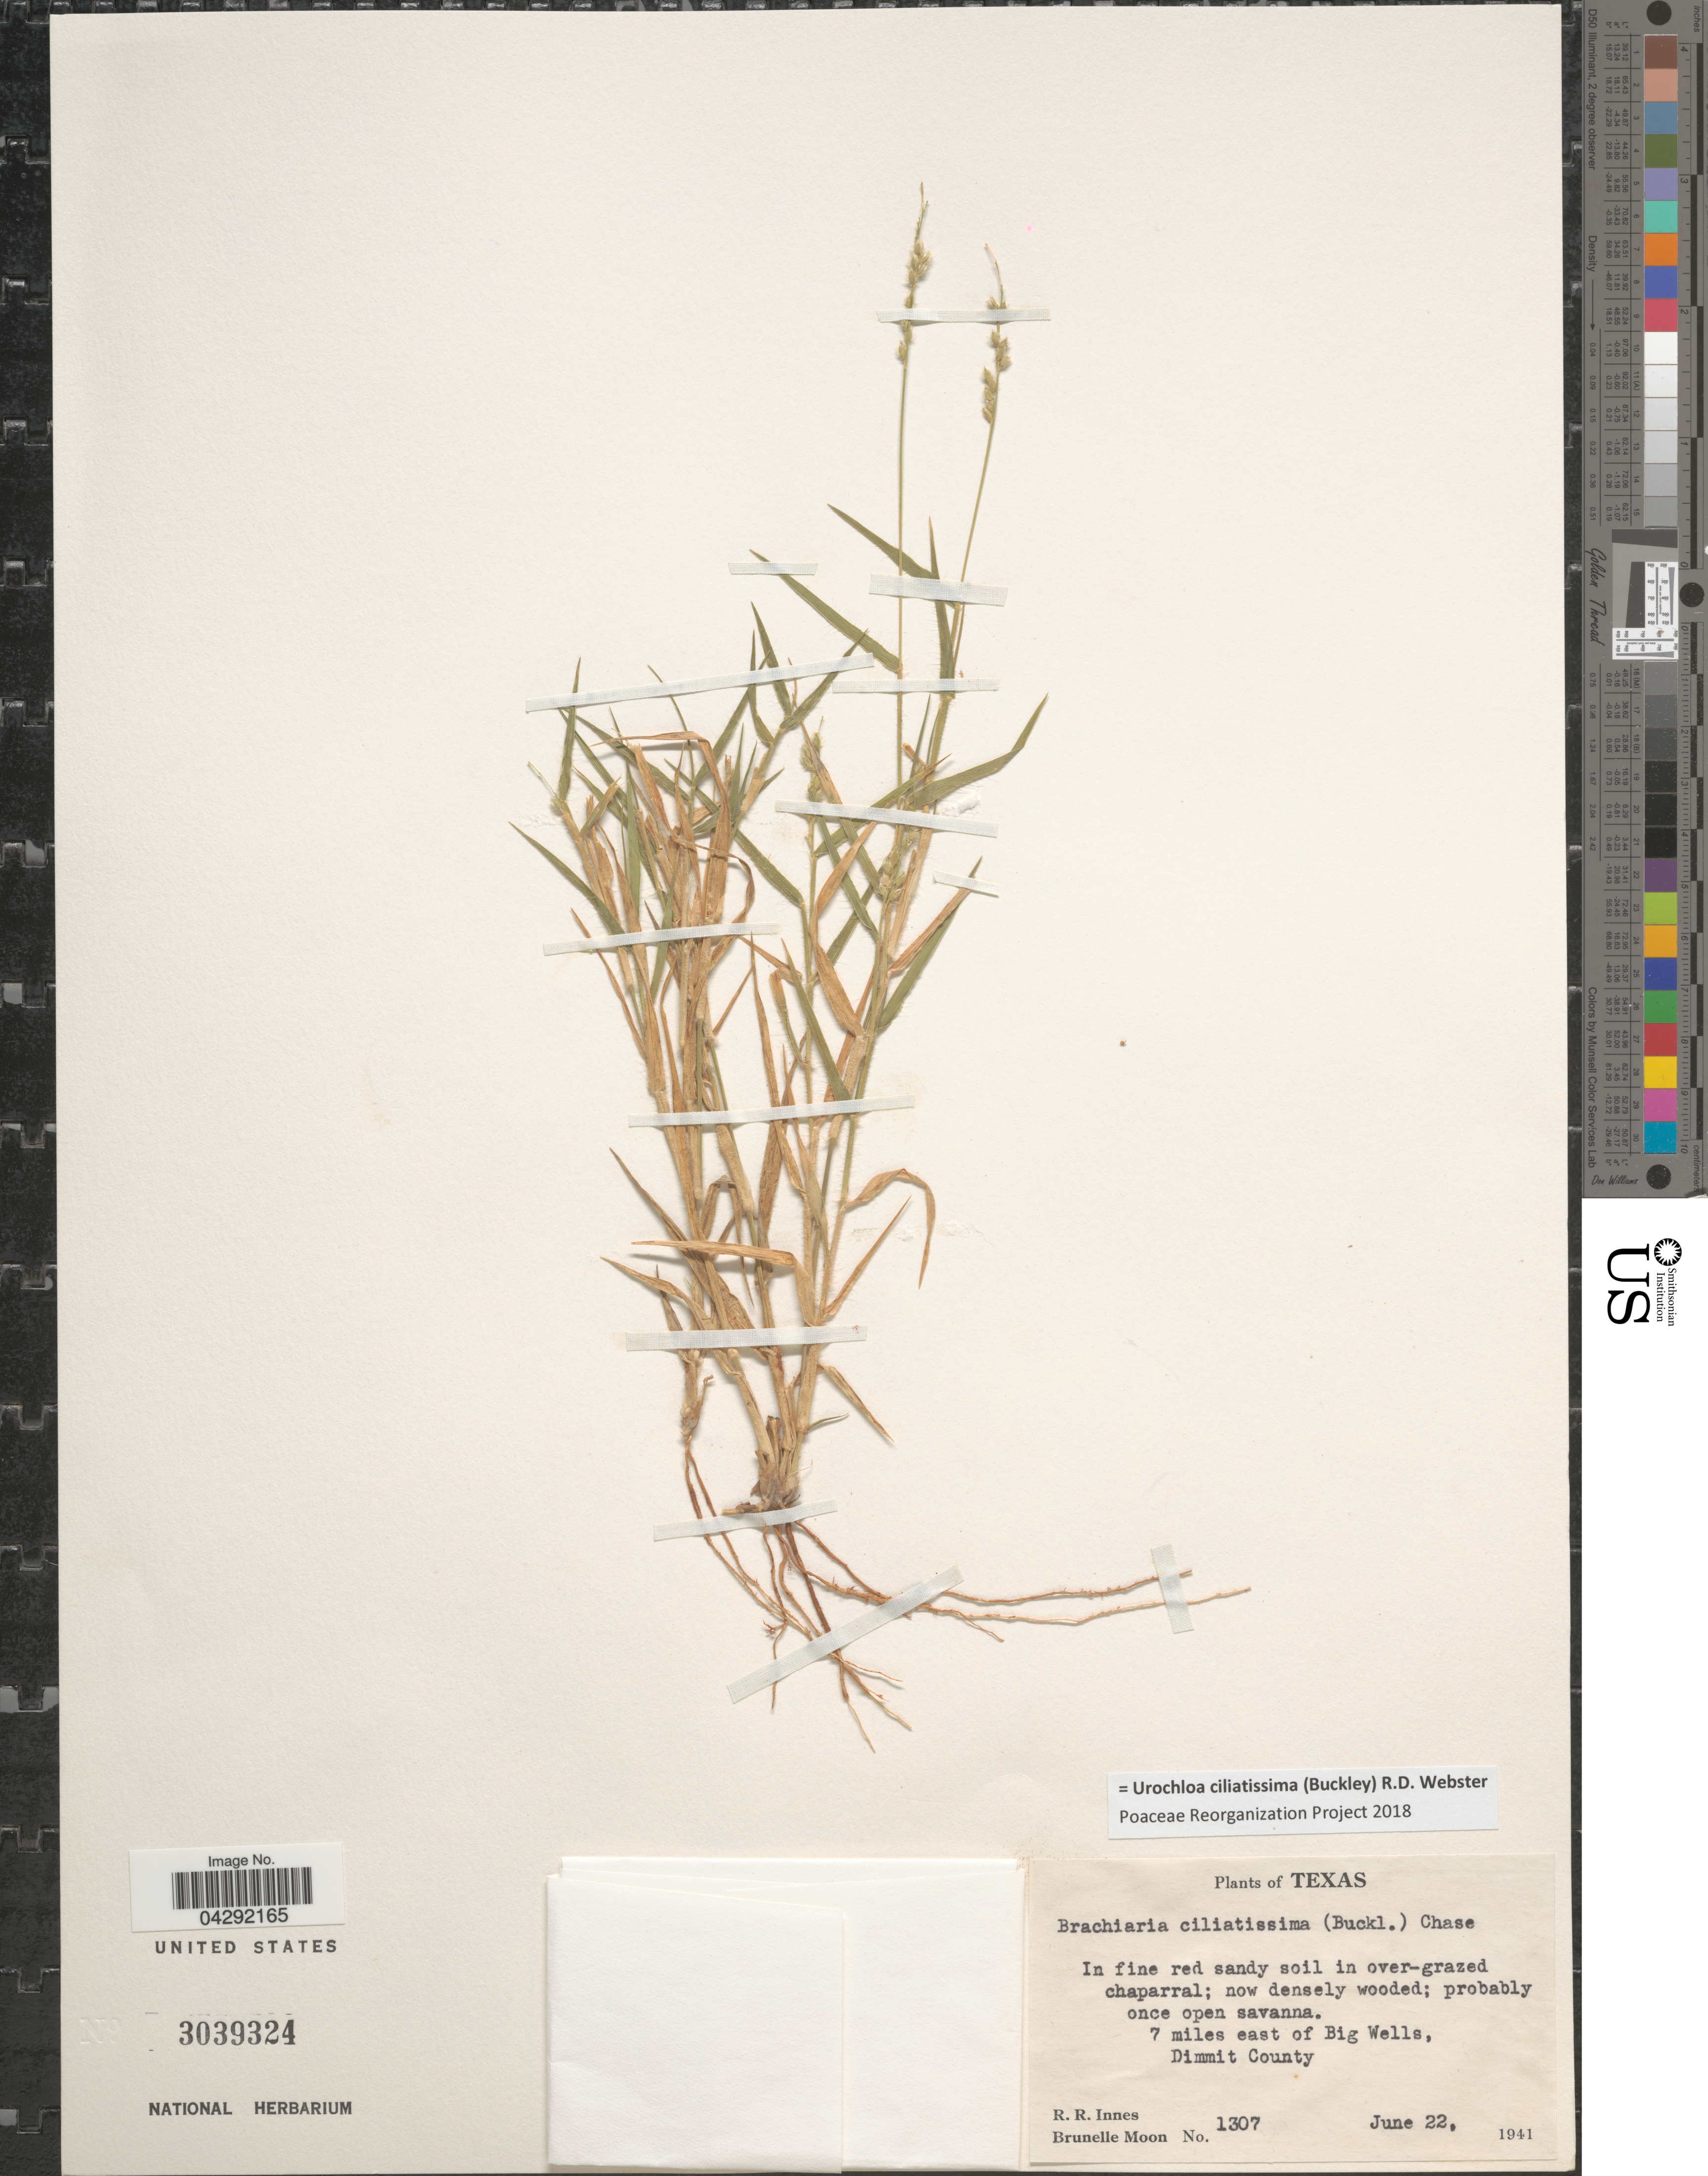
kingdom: Plantae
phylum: Tracheophyta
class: Liliopsida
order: Poales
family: Poaceae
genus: Urochloa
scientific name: Urochloa ciliatissima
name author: (Buckley) R.D. Webster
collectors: R. Rose-Innes & B. Moon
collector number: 1307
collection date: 1941-06-22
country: United States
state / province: Texas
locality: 7 miles east of Big Wells, Dimmit County.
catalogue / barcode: US 3039324